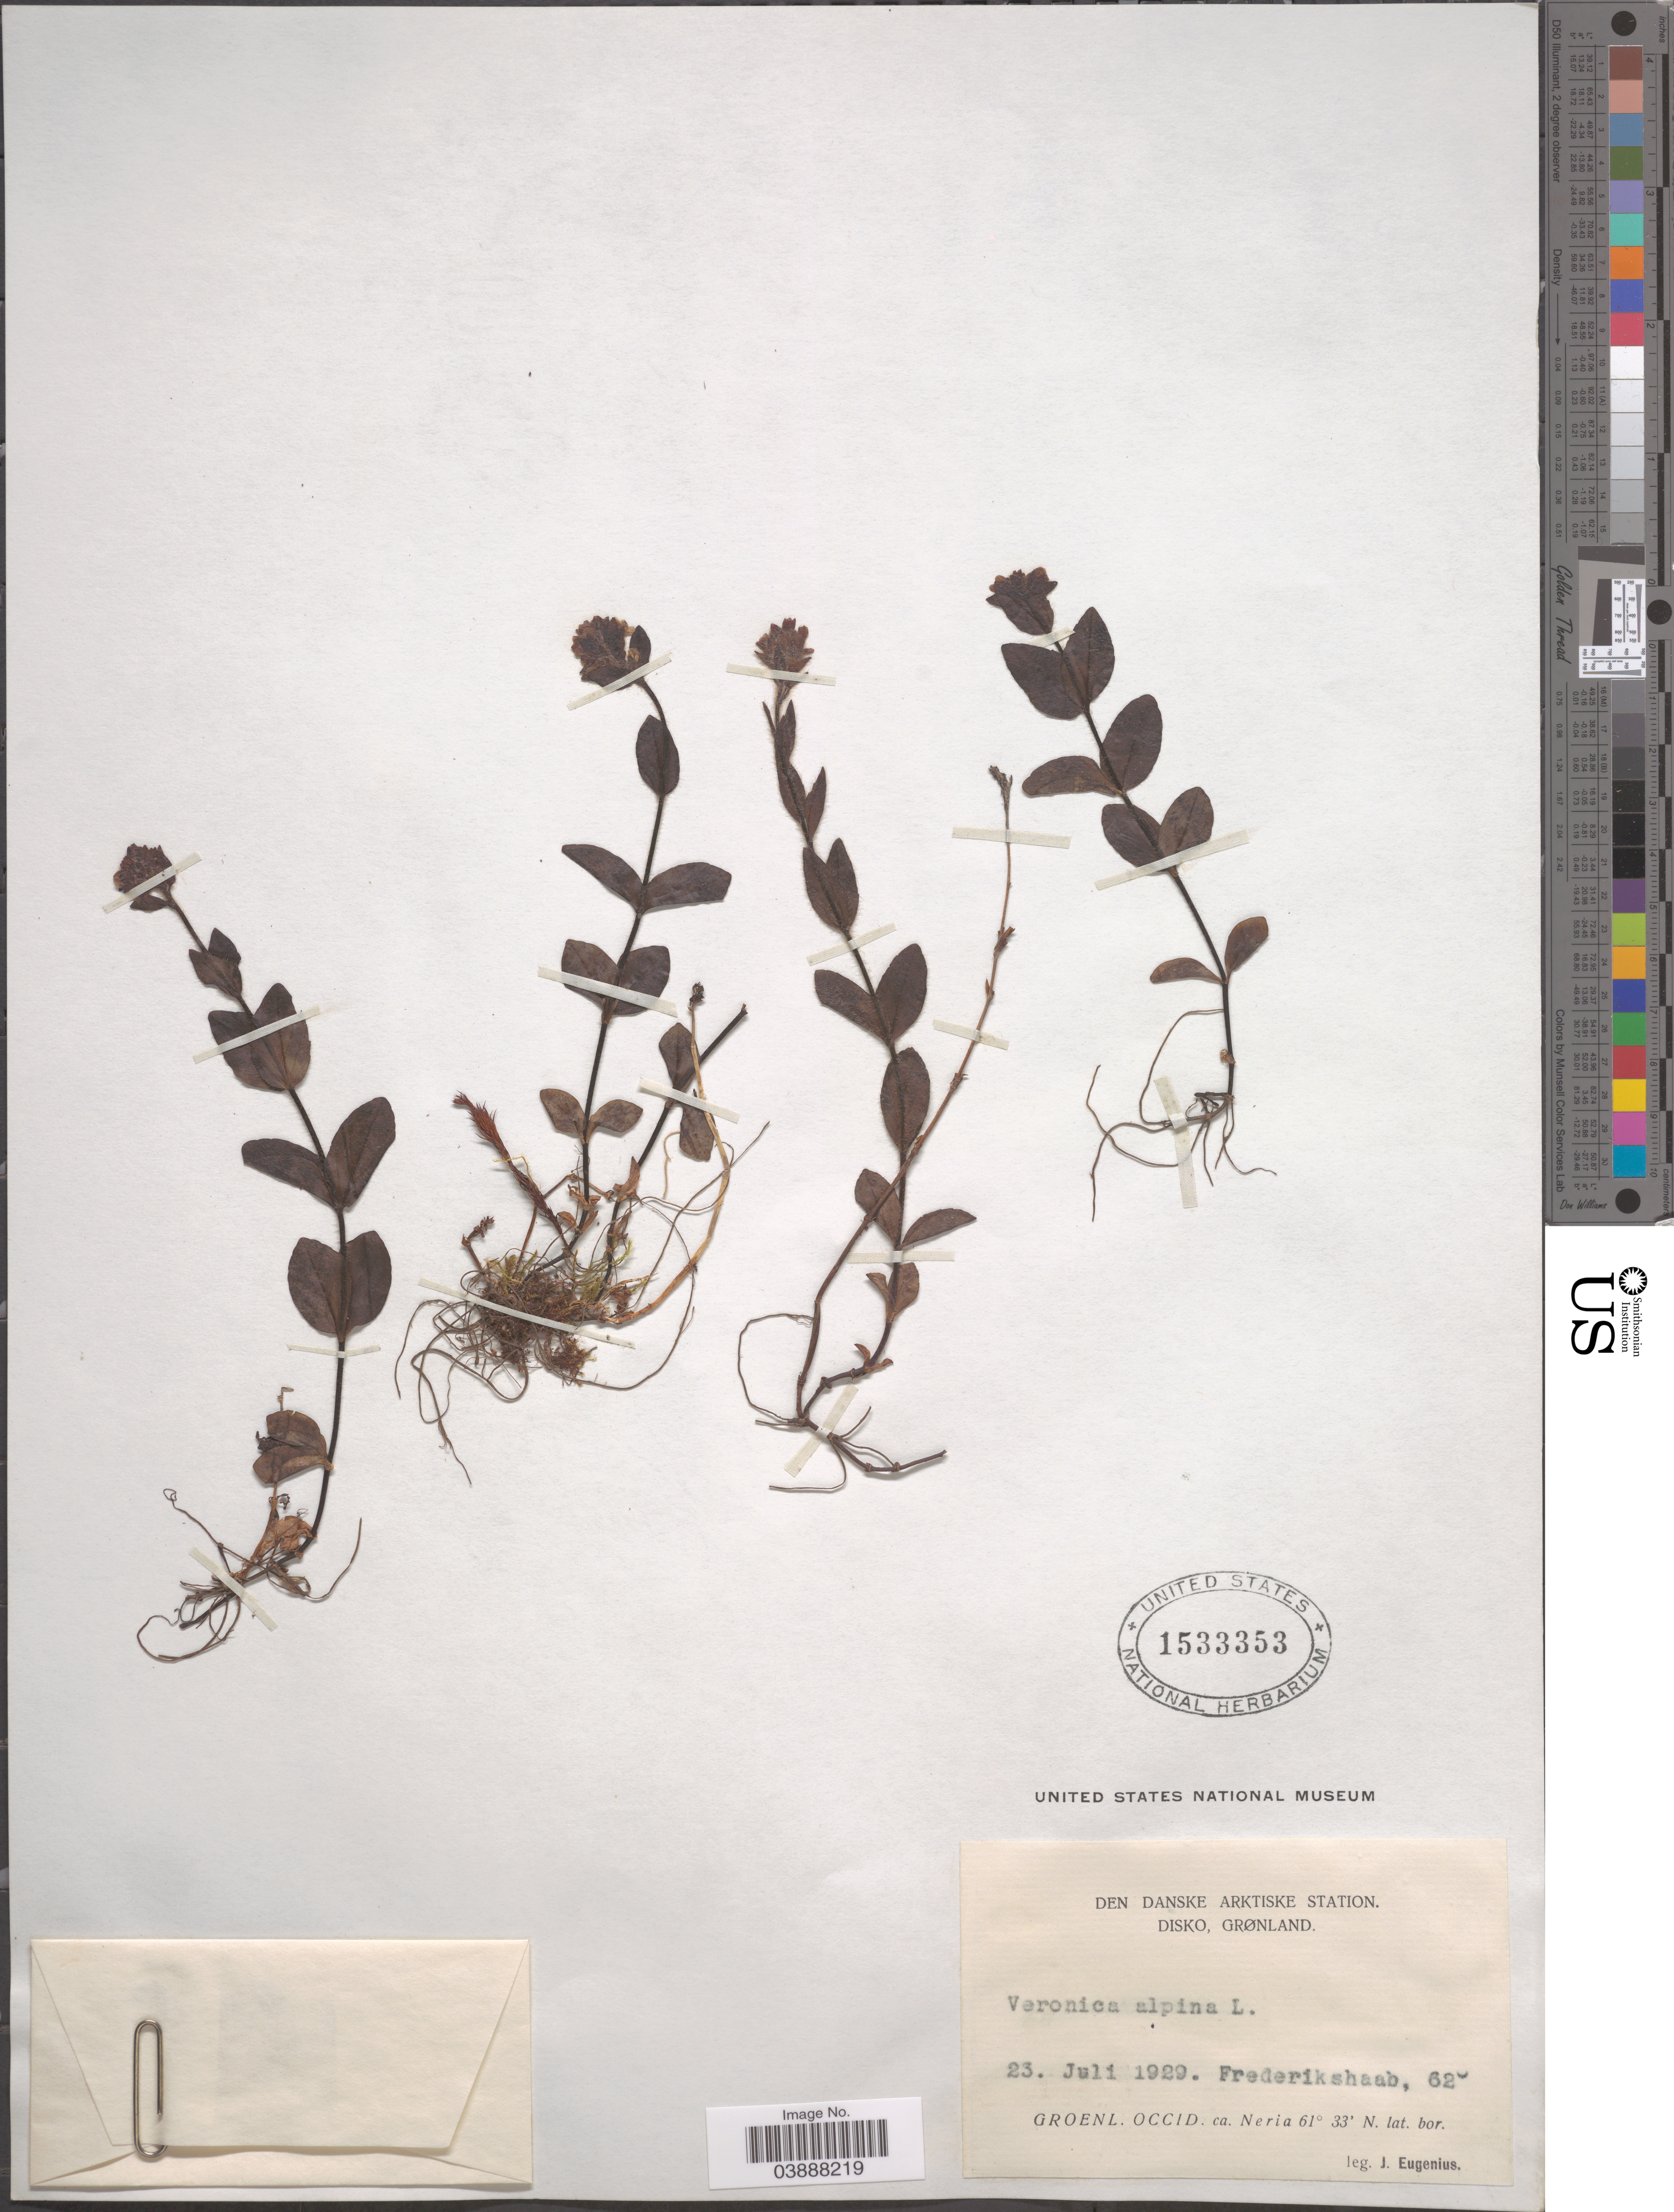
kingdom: Plantae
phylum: Tracheophyta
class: Magnoliopsida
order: Lamiales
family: Plantaginaceae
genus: Veronica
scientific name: Veronica wormskjoldii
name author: Roem. & Schult.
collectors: J. Eugenius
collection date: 1929-07-23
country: Greenland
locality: Den Danske Arktiske Station. Disko. Grønland. Frederikshaab, Groenl. occid. ca. Neria.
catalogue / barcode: US 1533353